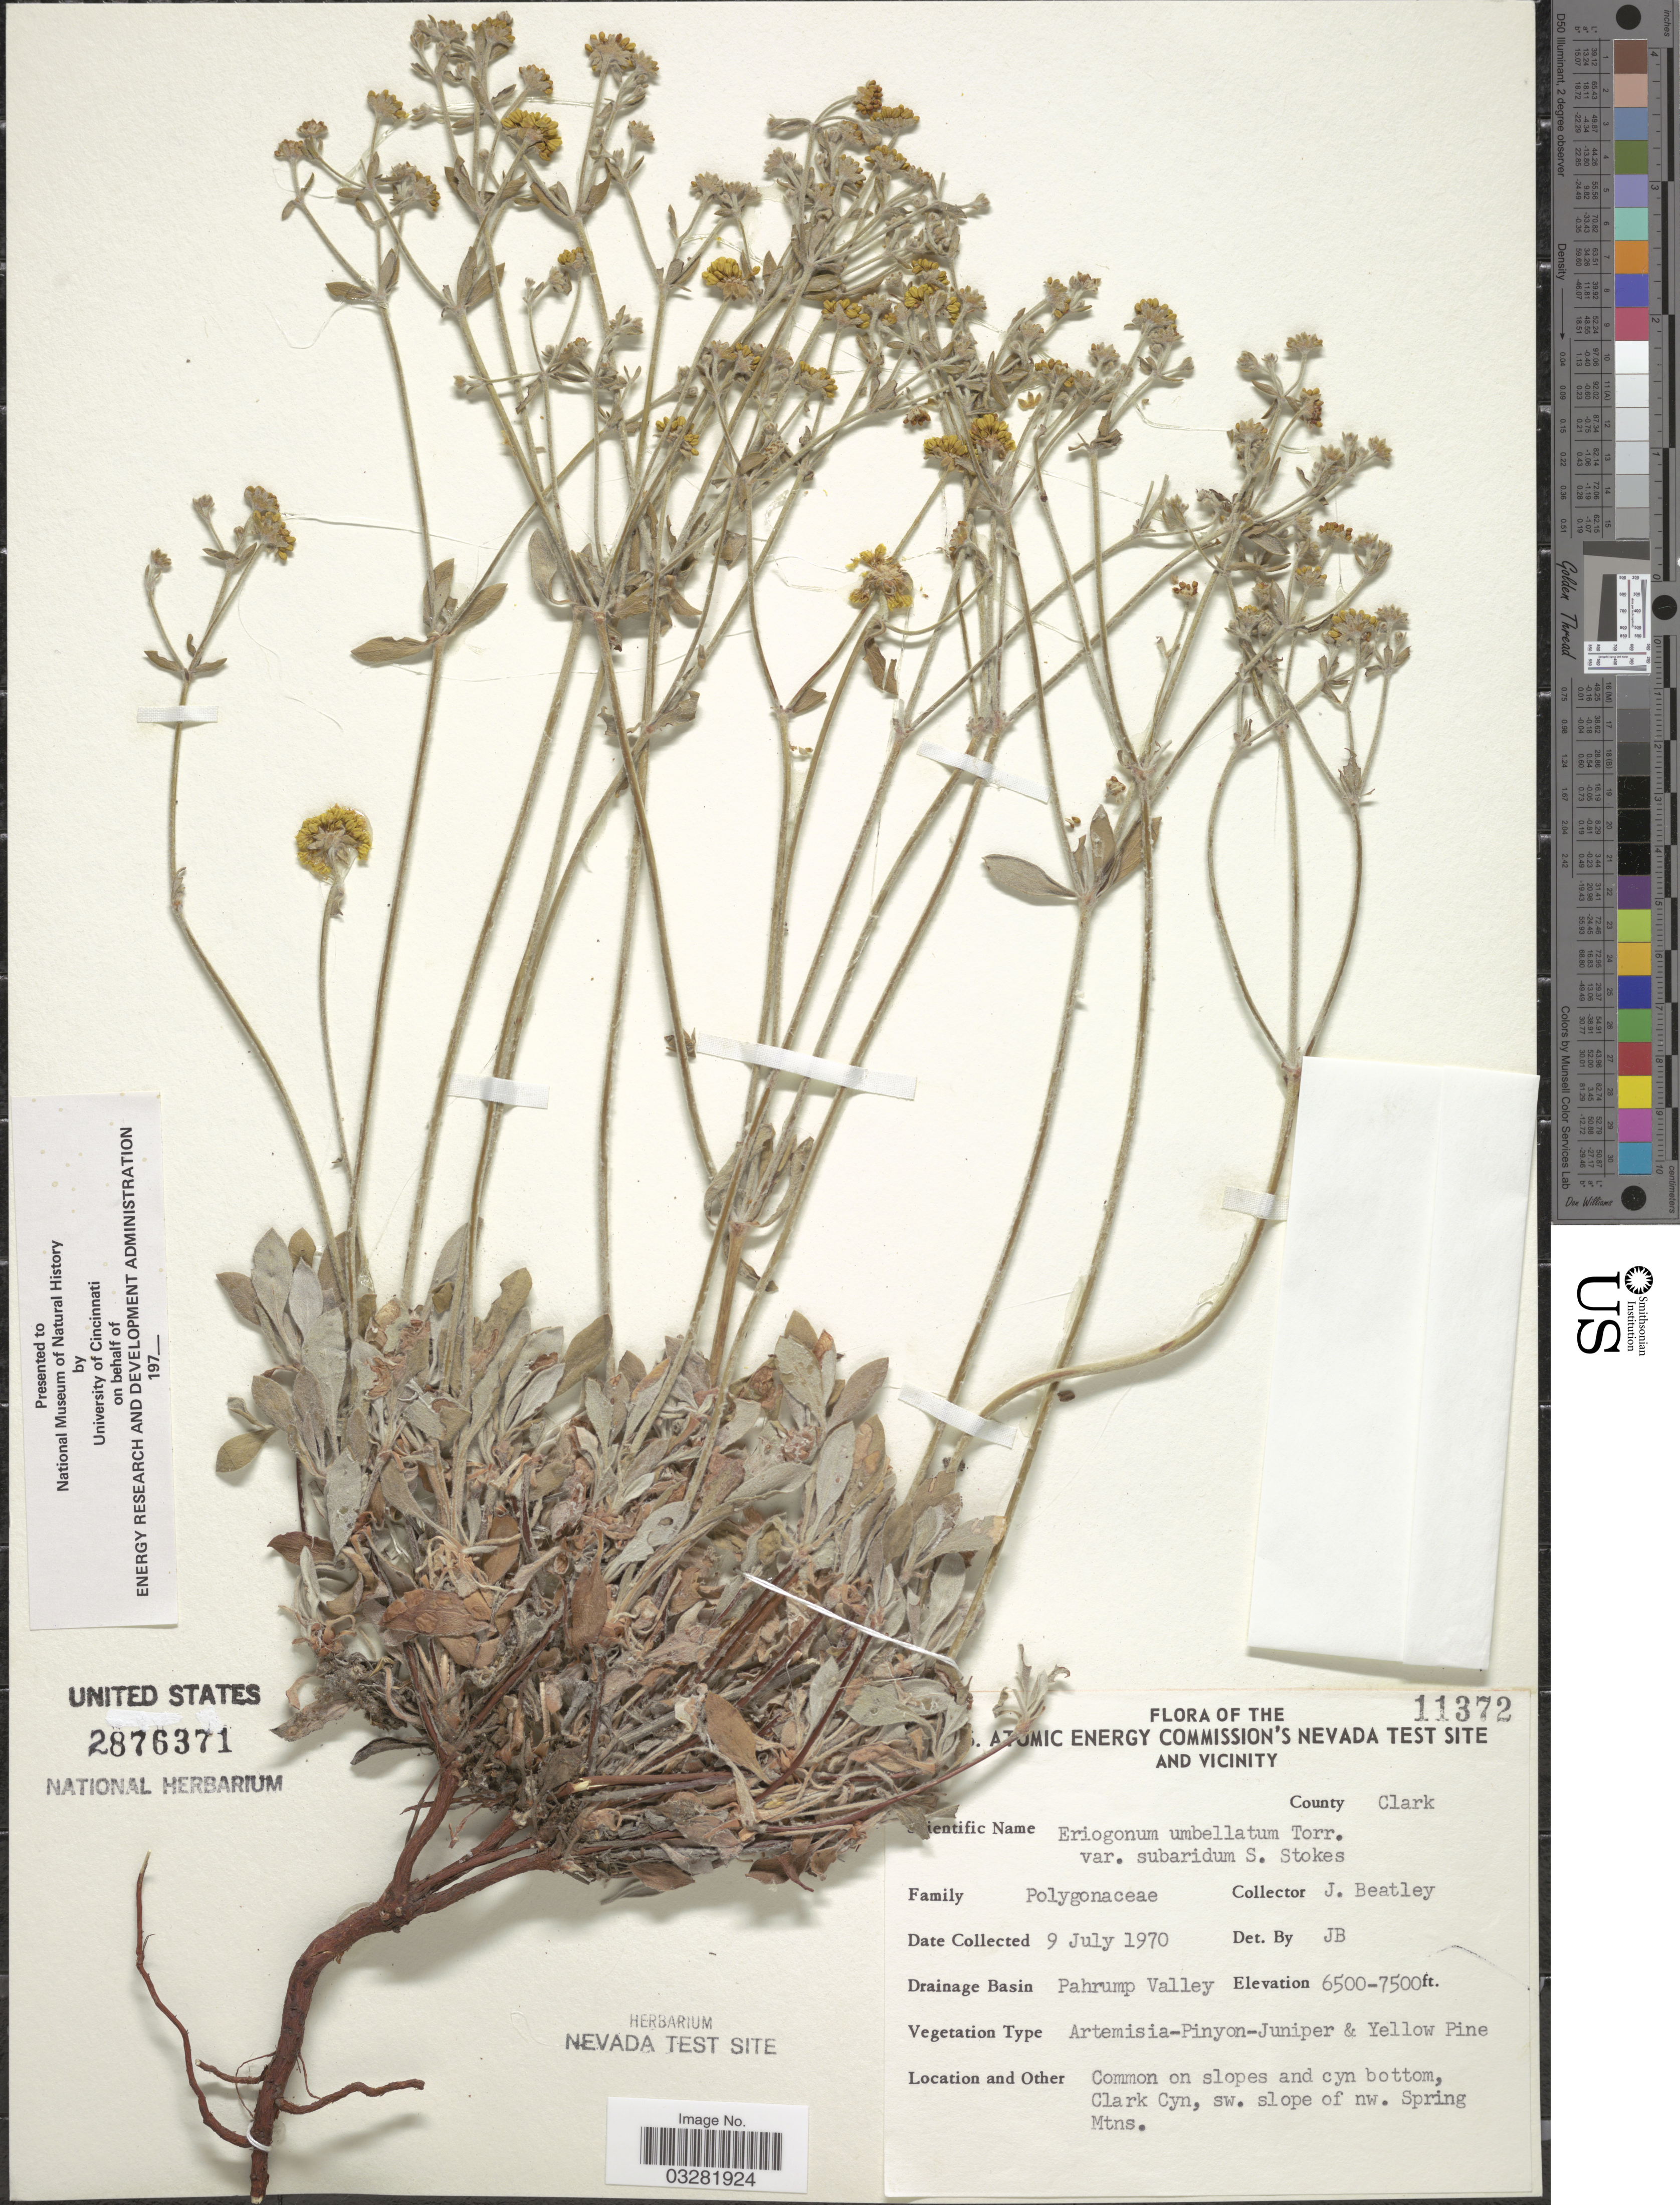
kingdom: Plantae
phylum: Tracheophyta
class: Magnoliopsida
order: Caryophyllales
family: Polygonaceae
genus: Eriogonum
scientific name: Eriogonum umbellatum var. subaridum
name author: S. Stokes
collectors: J. C. Beatley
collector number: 11372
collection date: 1970-07-09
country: United States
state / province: Nevada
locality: The U.S. Atomic Energy Commission's Nevada Test Site and Vicinity. County Clark. Drainage Basin Pahrump Valley. Common on slopes and cyn bottom, Clark Cyn, sw. slope of nw. Spring Mtns.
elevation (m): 1981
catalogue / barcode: US 2876371